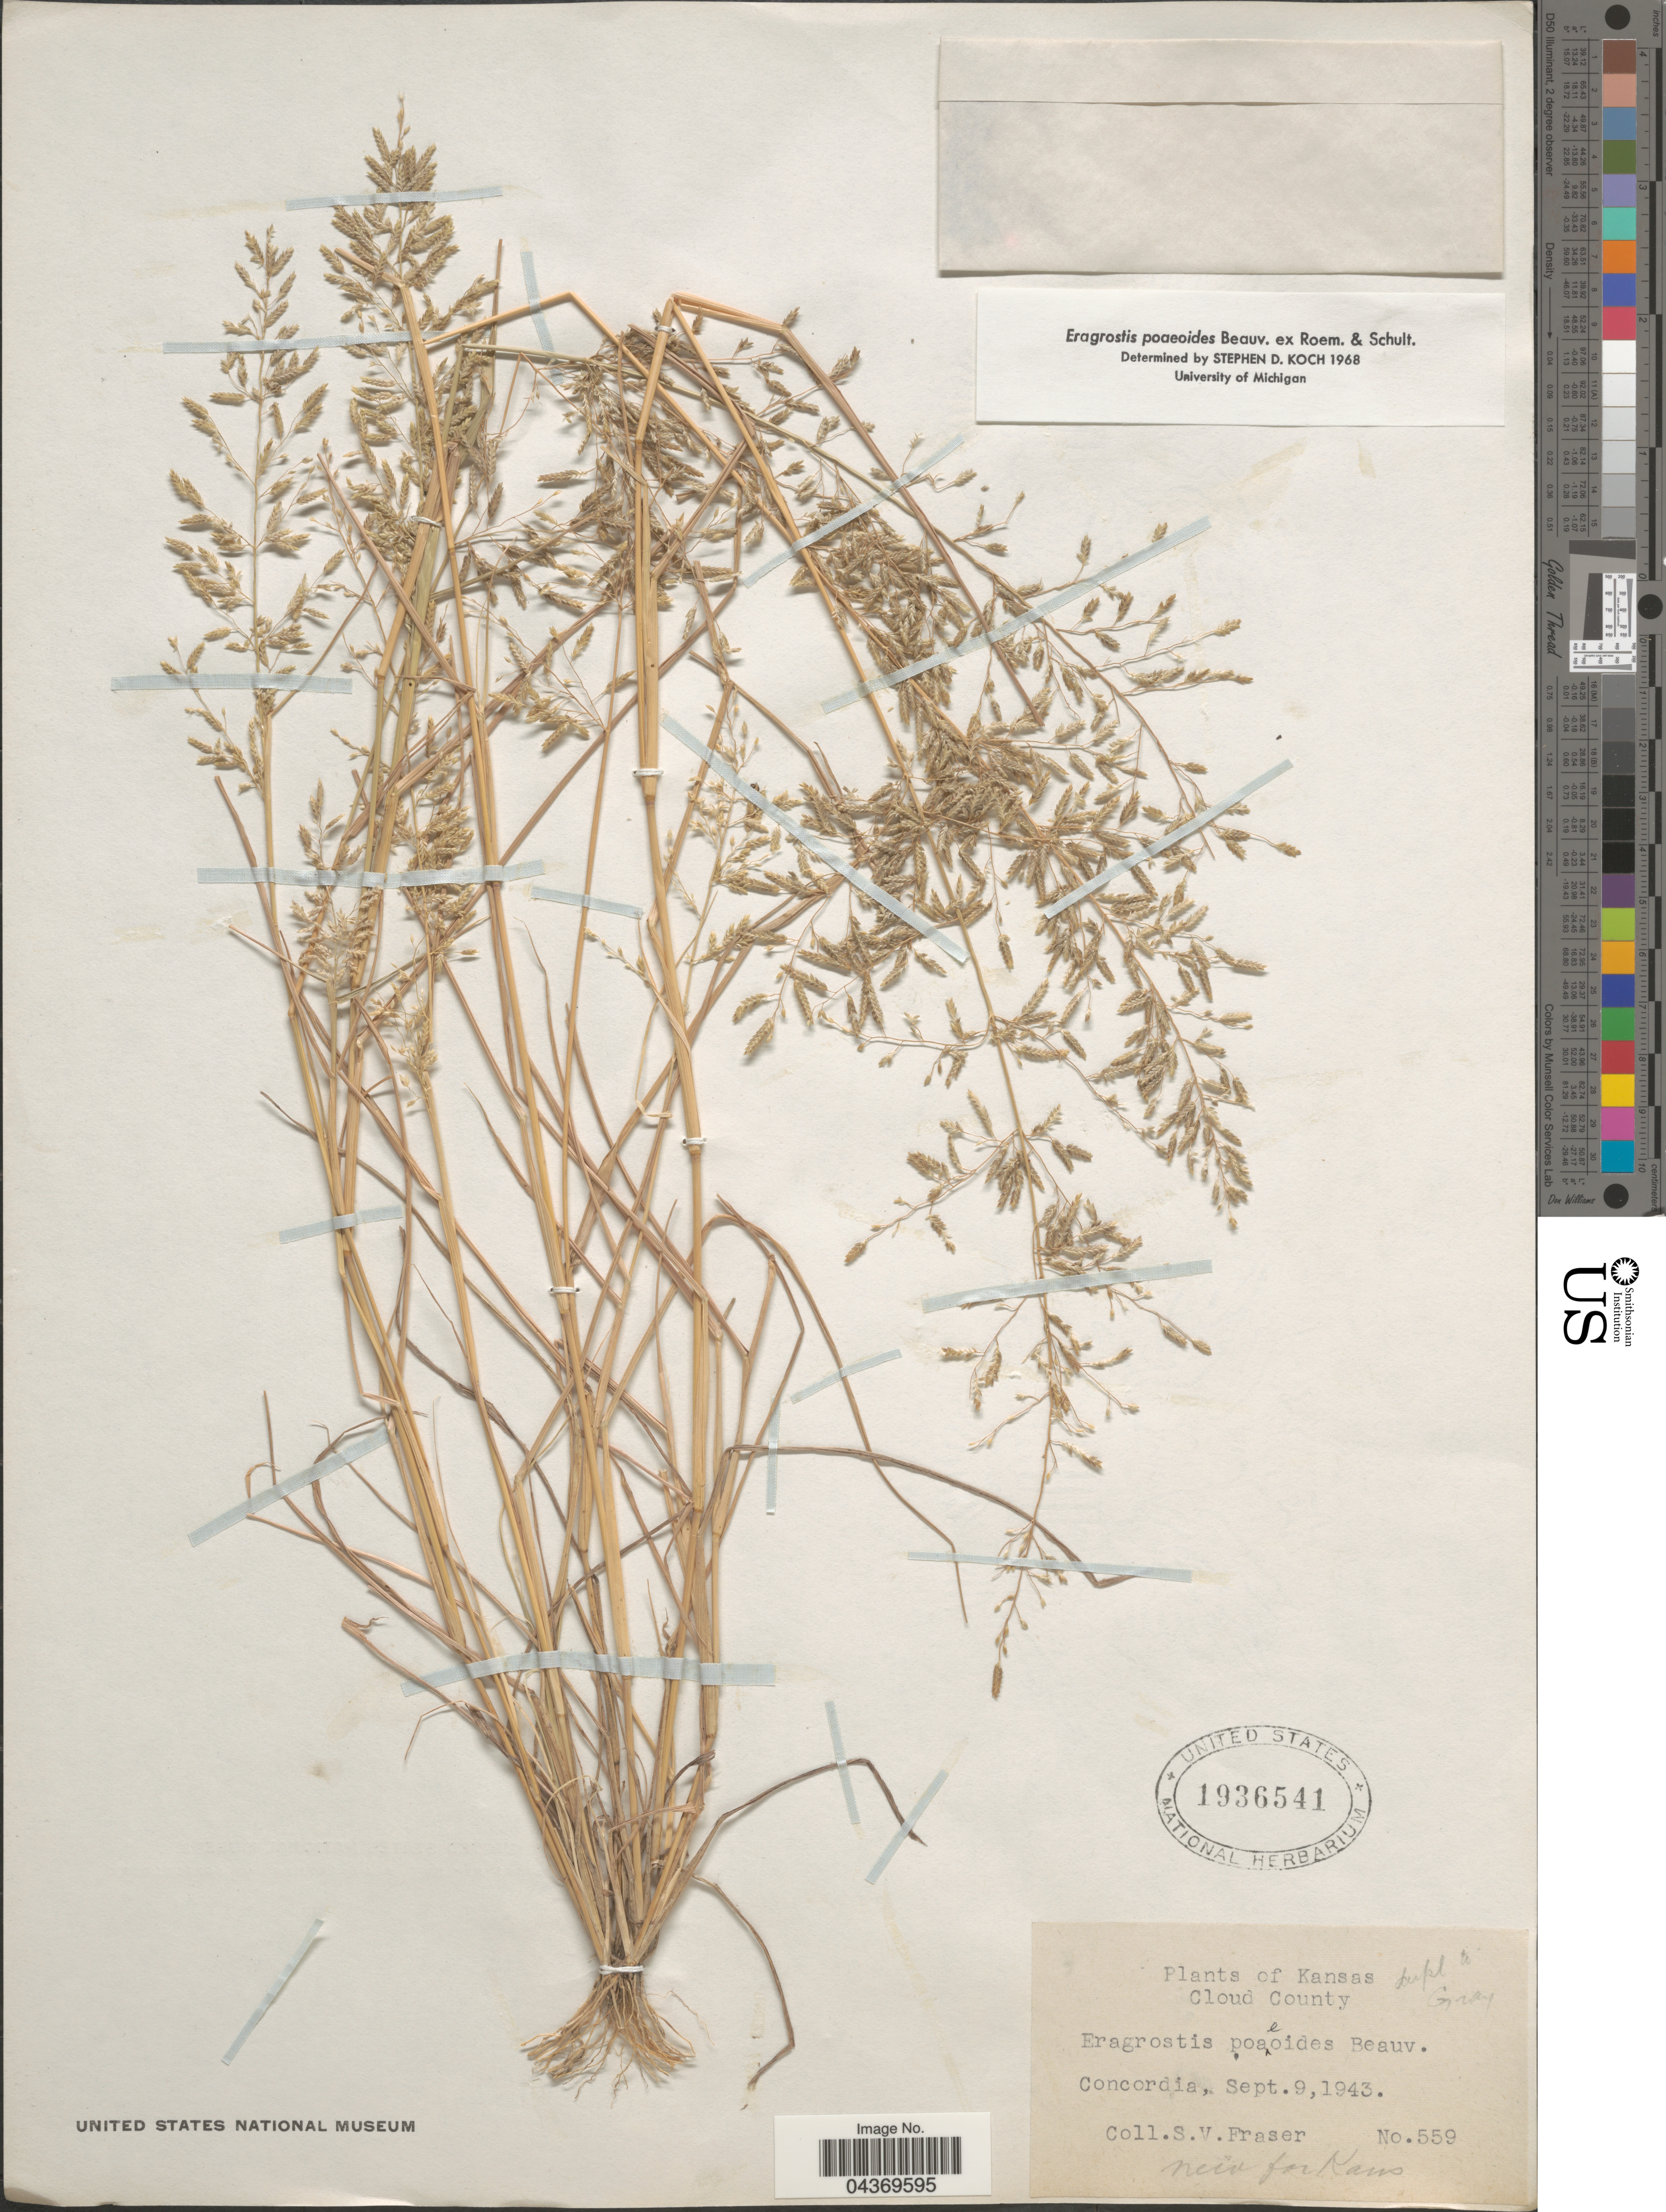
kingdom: Plantae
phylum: Tracheophyta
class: Liliopsida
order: Poales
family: Poaceae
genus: Eragrostis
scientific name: Eragrostis minor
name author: Host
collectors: S. Fraser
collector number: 559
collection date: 1943-09-09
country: United States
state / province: Kansas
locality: Cloud County. Concordia.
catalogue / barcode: US 1936541